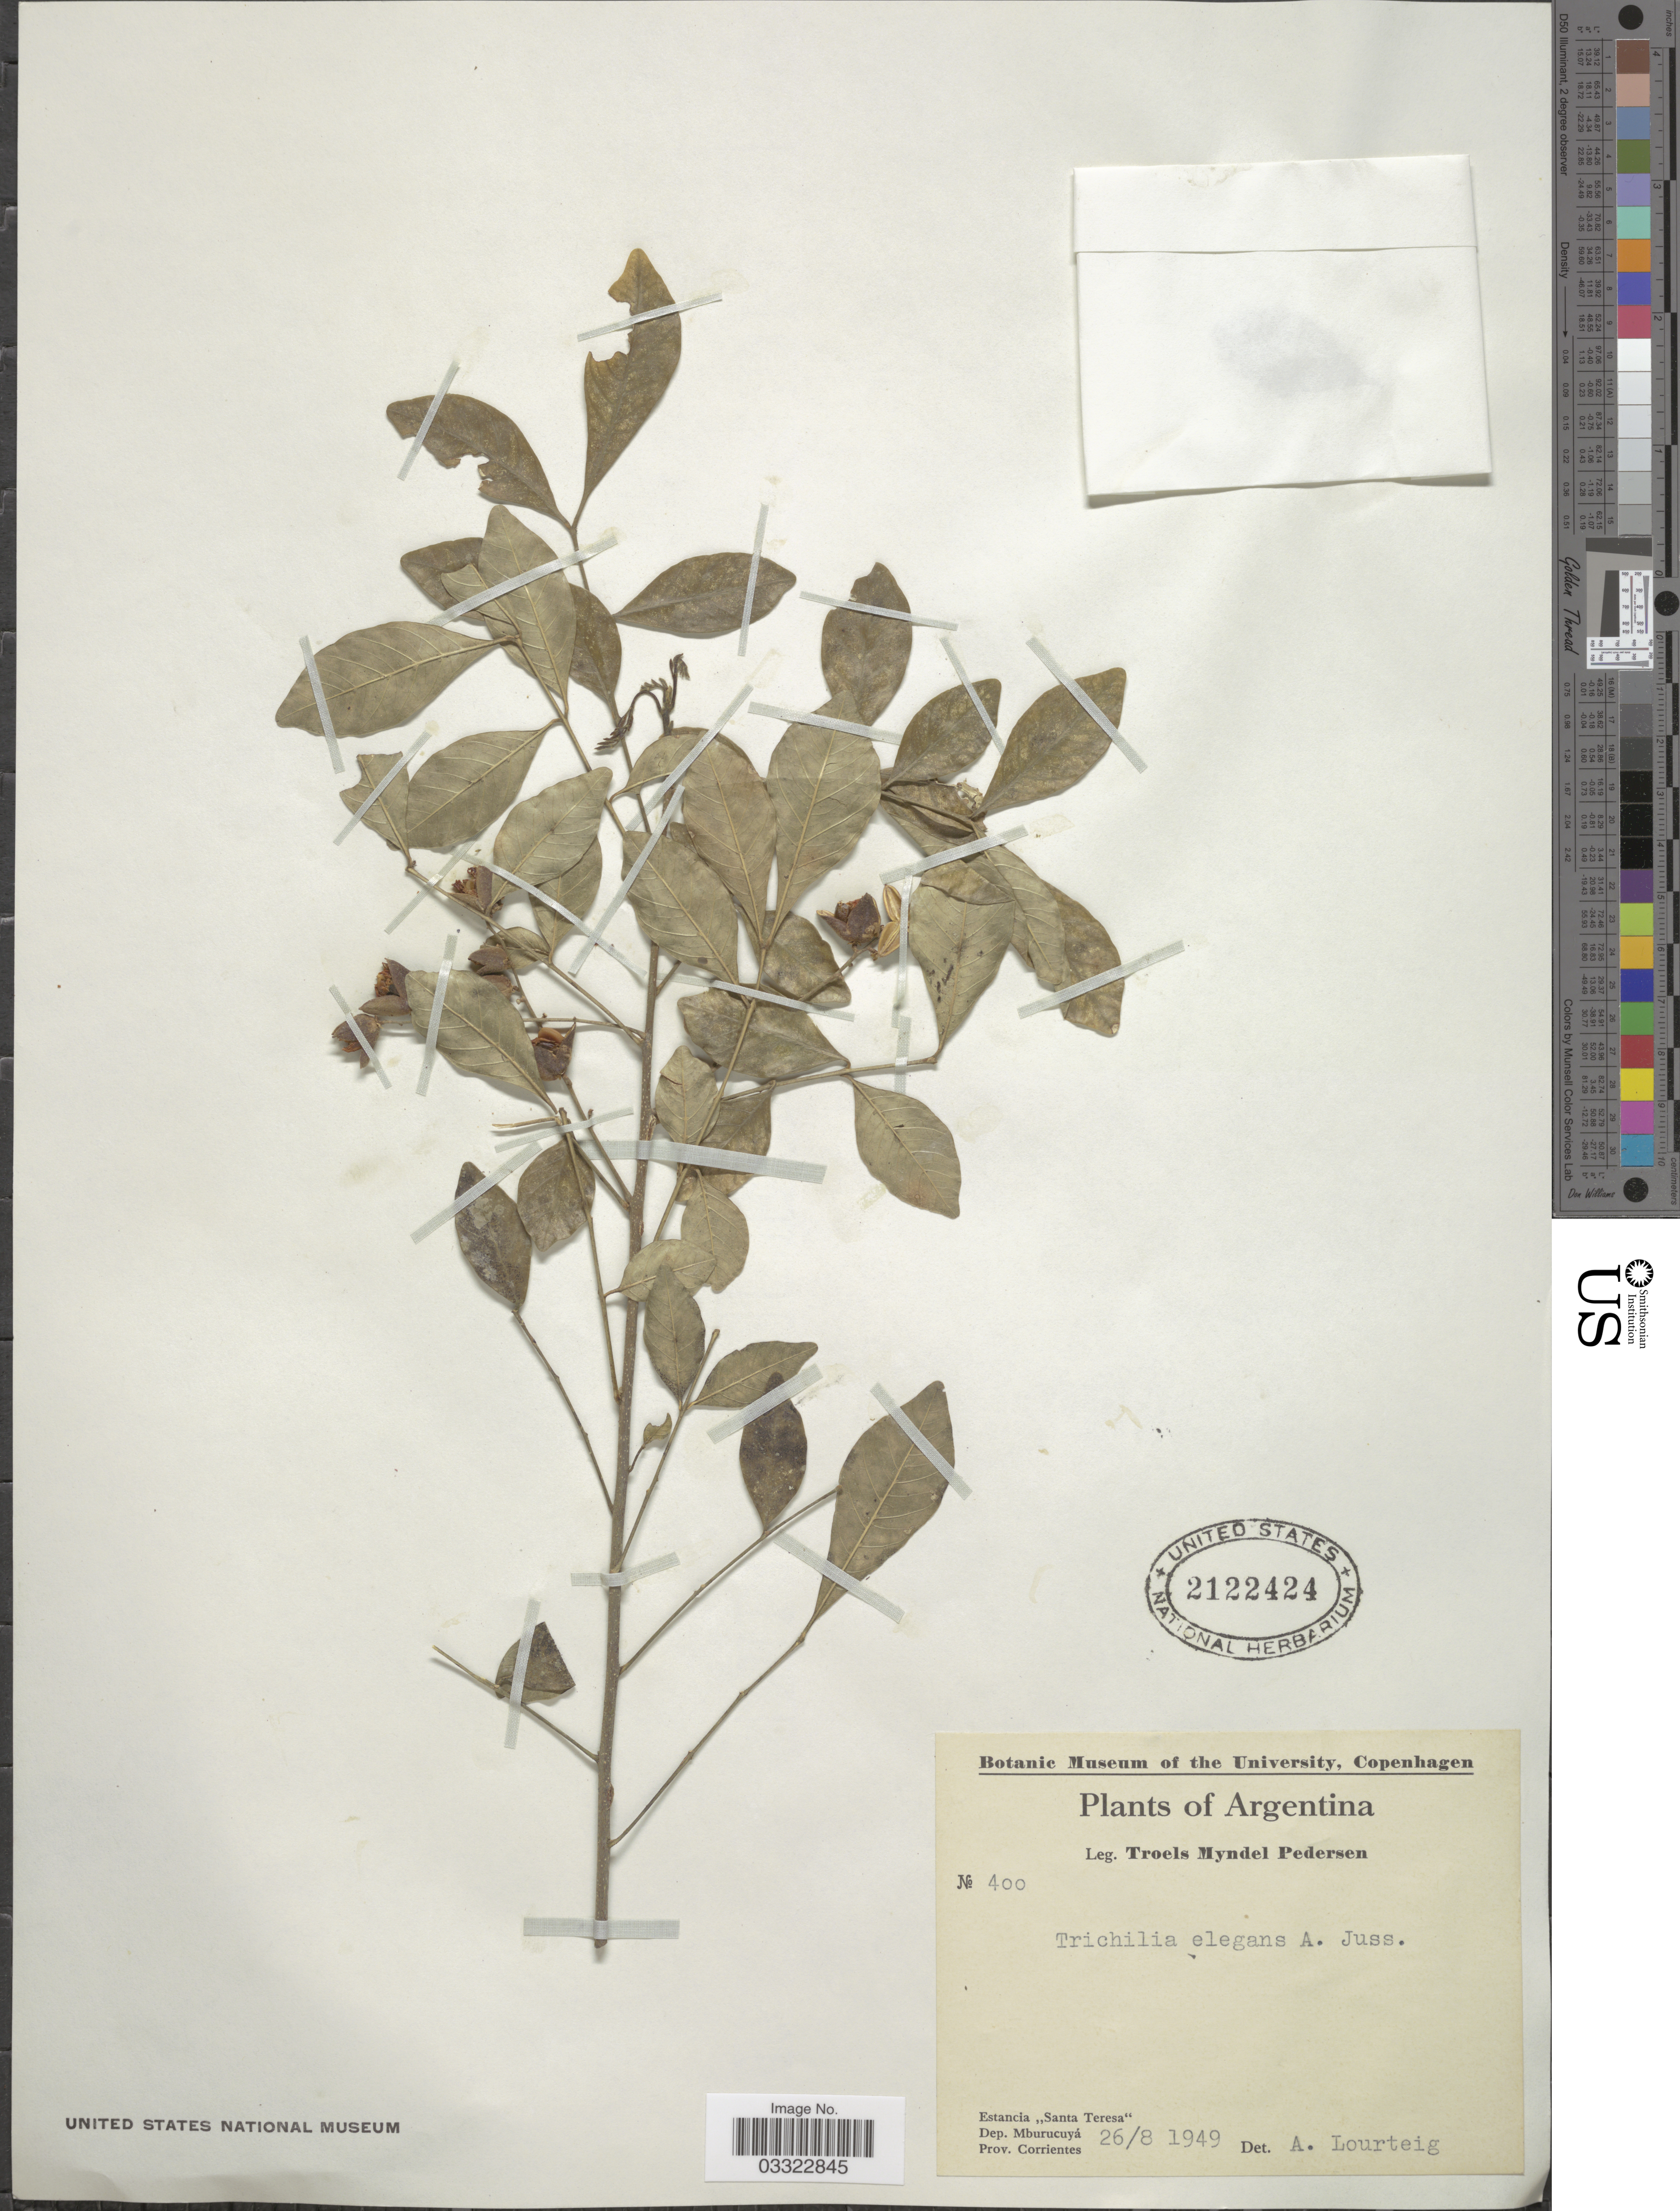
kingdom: Plantae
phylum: Tracheophyta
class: Magnoliopsida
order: Sapindales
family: Meliaceae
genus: Trichilia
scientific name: Trichilia elegans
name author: A. Juss.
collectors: T. Pederson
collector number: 400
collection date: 1949-08-26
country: Argentina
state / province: Corrientes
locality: Estancia "Santa Teresa". Dep. Mburucuyá.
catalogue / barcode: US 2122424